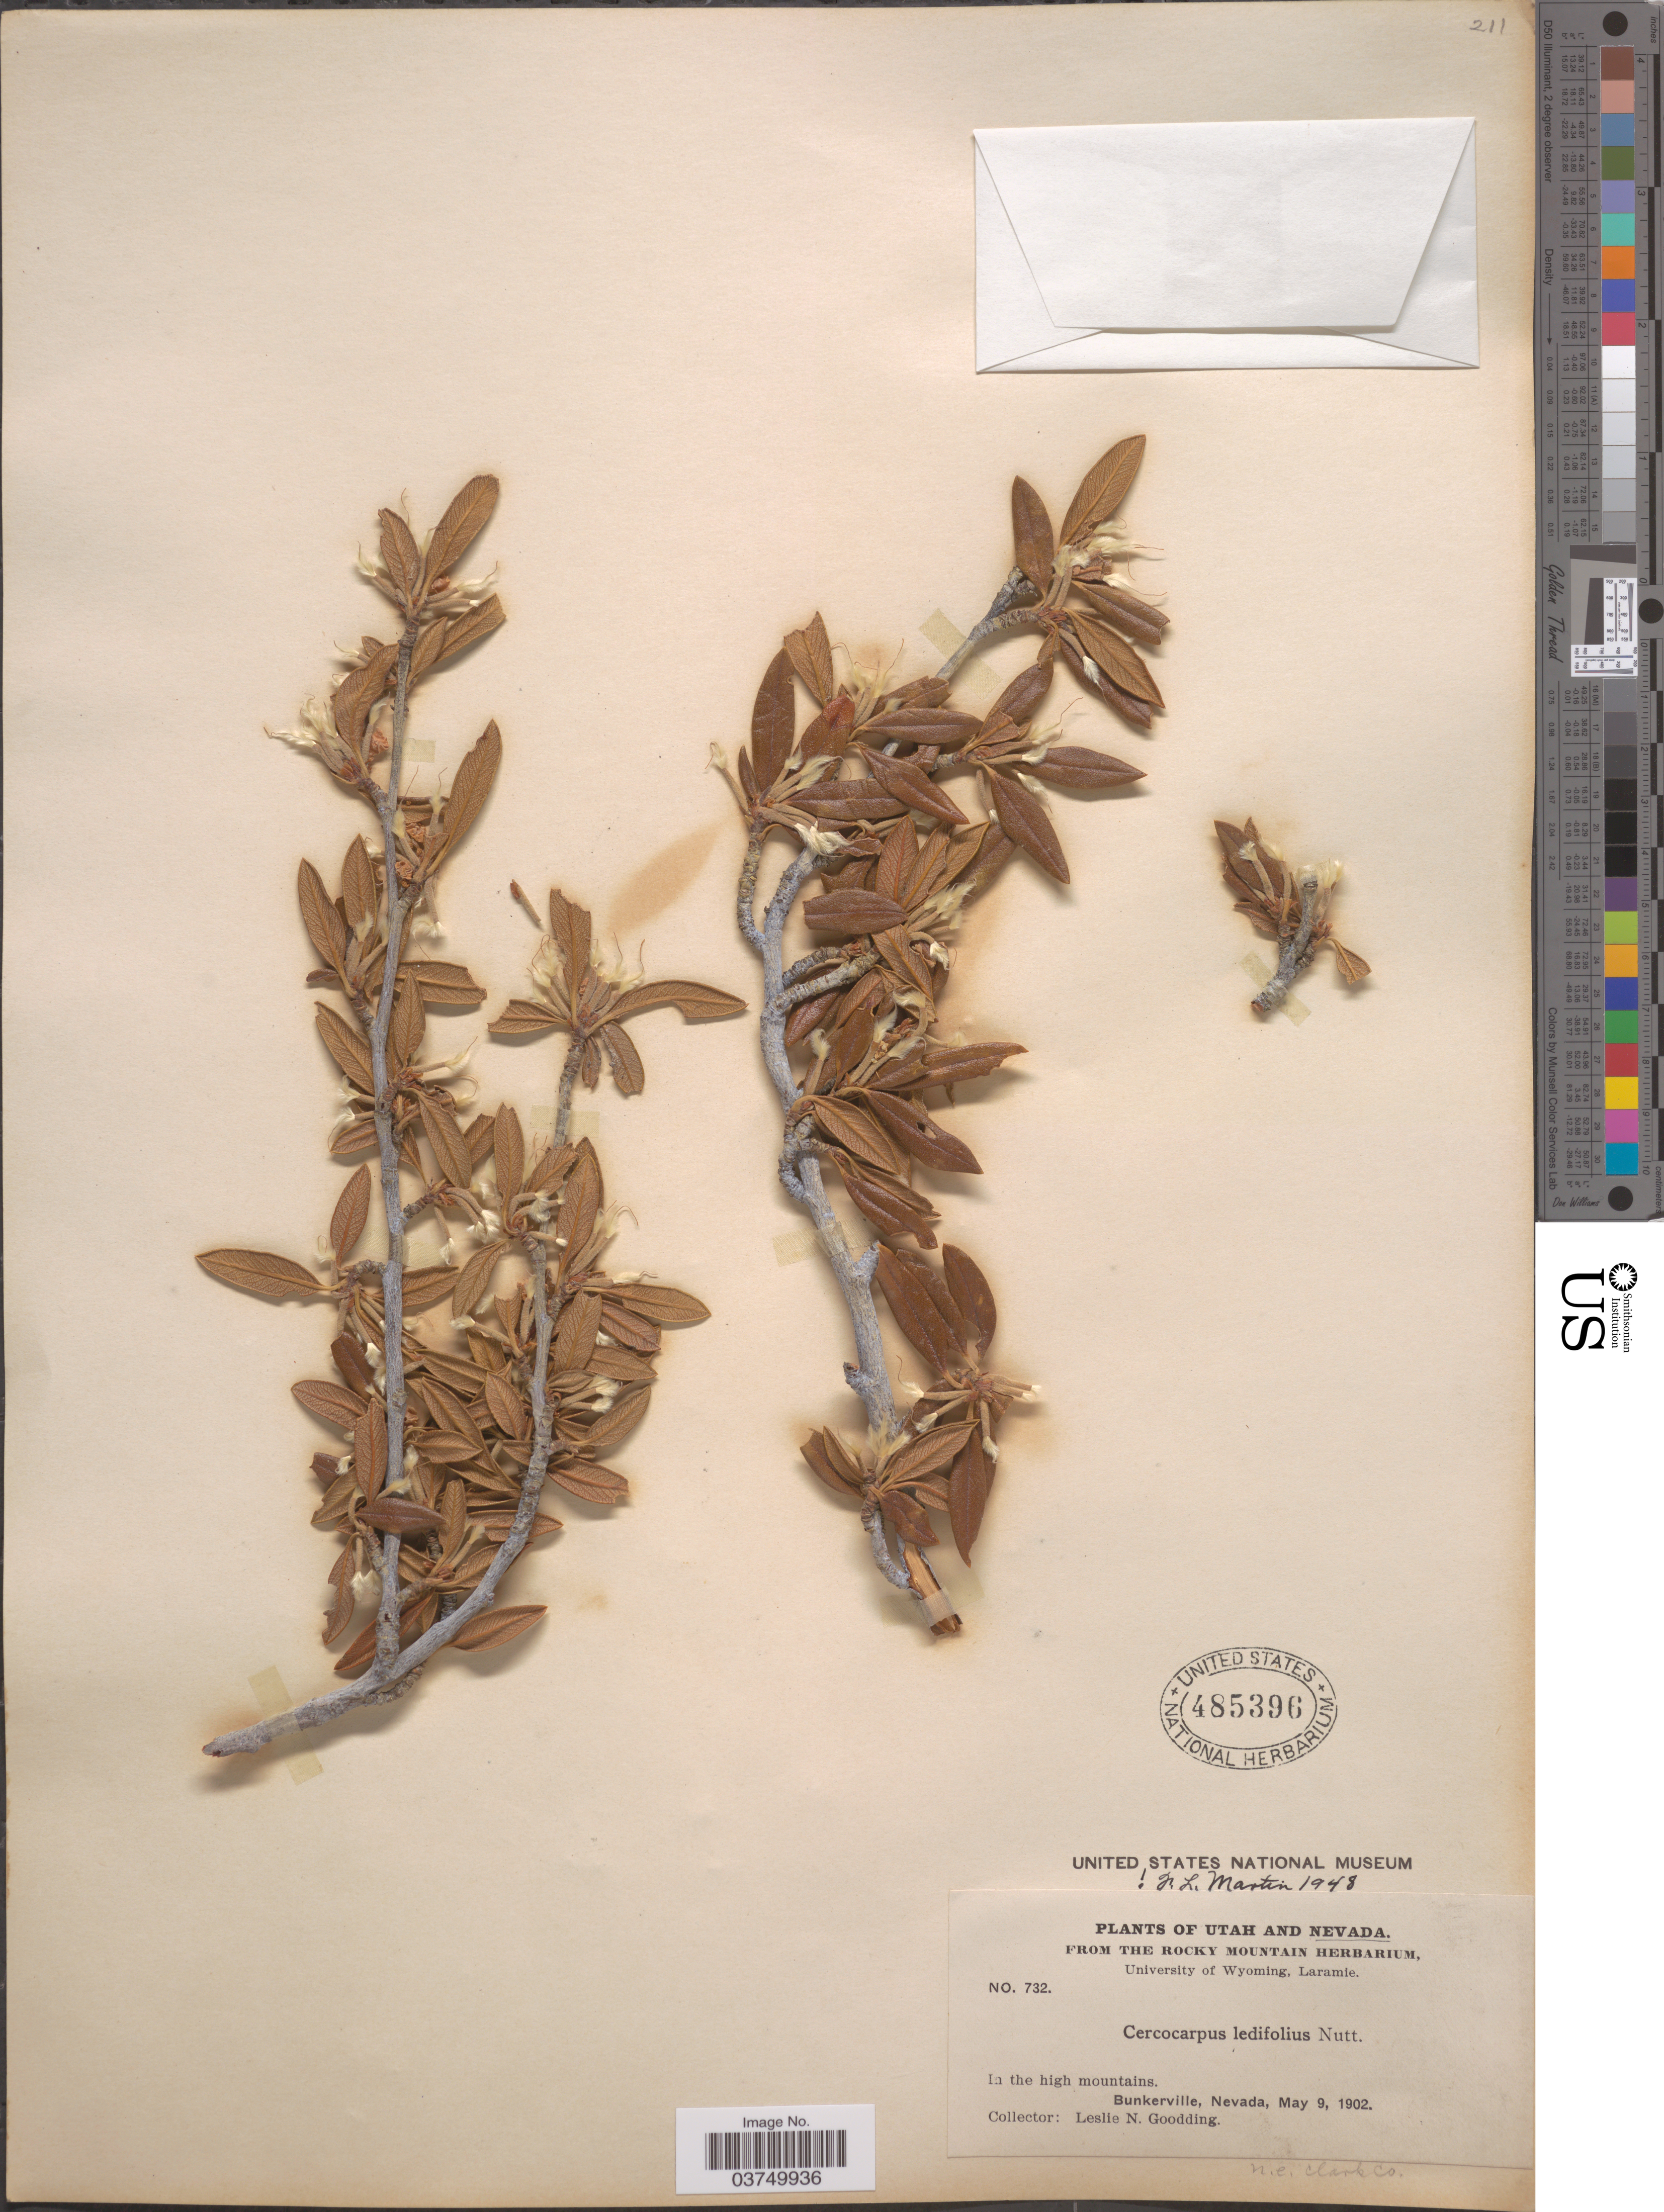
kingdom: Plantae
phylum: Tracheophyta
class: Magnoliopsida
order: Rosales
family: Rosaceae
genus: Cercocarpus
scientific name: Cercocarpus ledifolius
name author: Nutt.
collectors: L. N. Goodding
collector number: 732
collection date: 1902-05-09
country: United States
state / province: Nevada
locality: In the high mountains. Bunkerville.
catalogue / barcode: US 485396